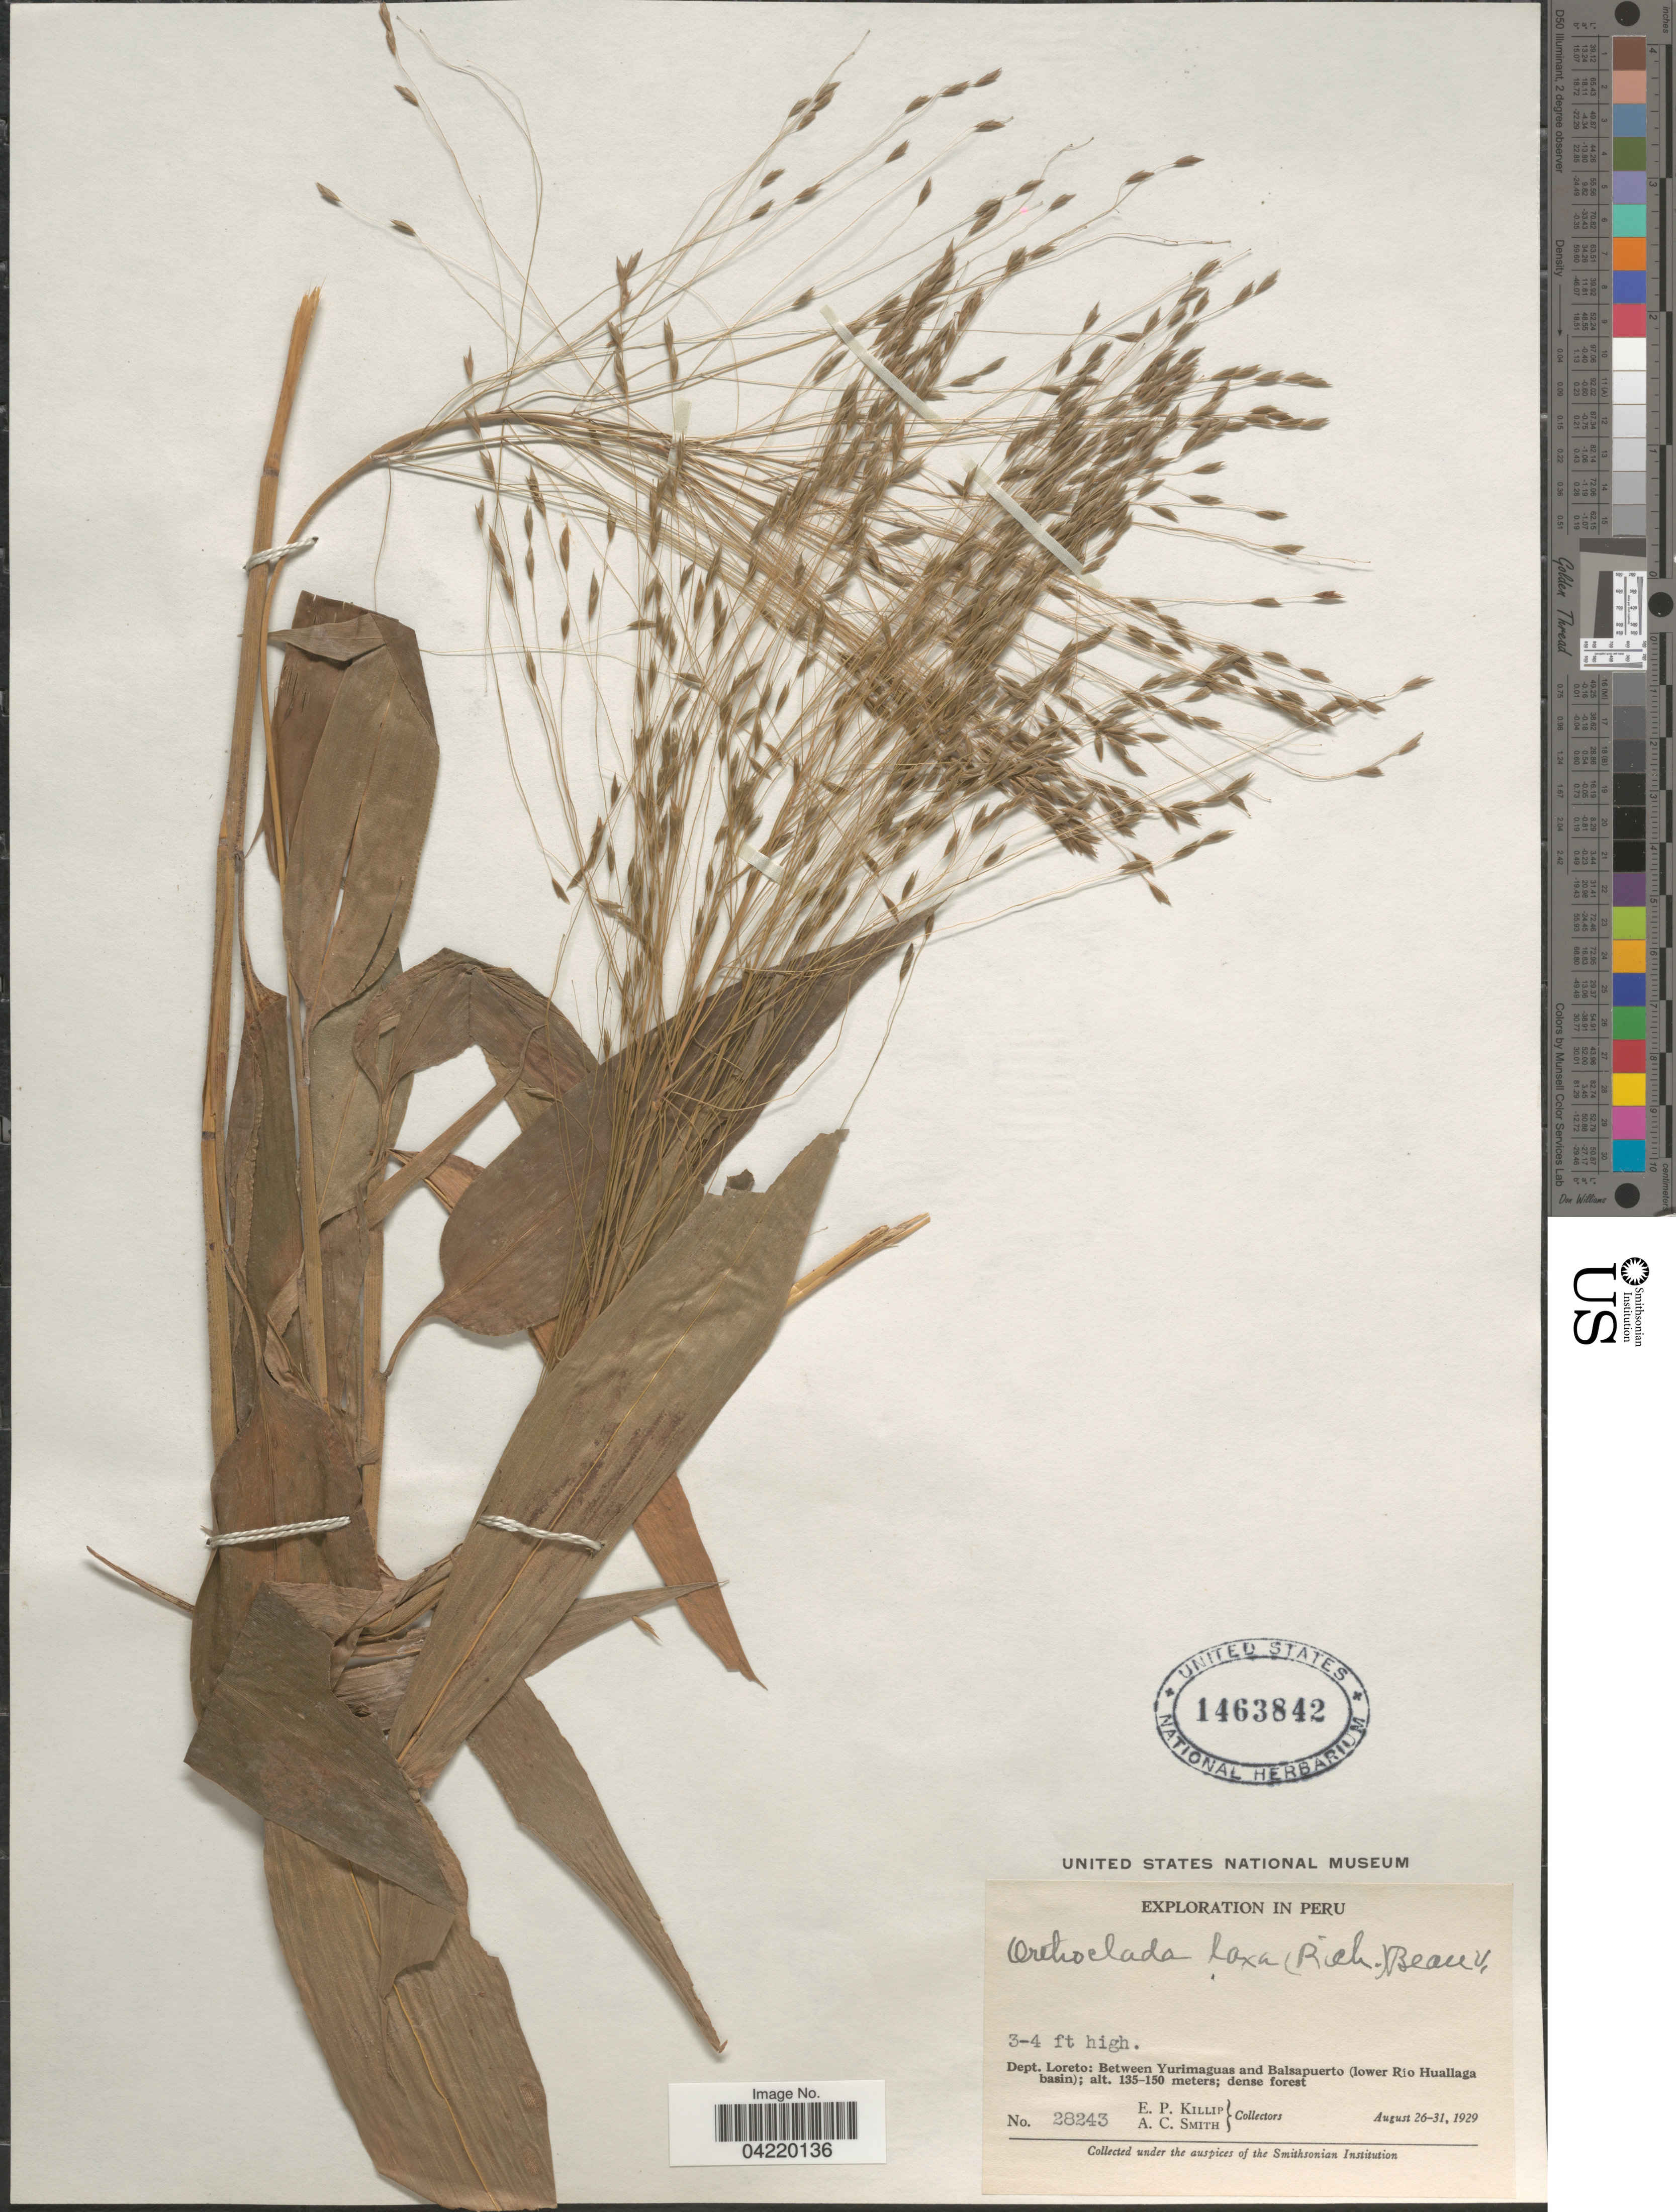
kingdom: Plantae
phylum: Tracheophyta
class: Liliopsida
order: Poales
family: Poaceae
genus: Orthoclada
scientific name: Orthoclada laxa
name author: P. Beauv.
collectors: E. P. Killip & A. C. Smith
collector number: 28243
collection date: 1929-08-26/1929-08-31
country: Peru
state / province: Loreto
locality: Exploration in Peru. Dept. Loreto: Between Yurimaguas and Balsapuerto (lower Río Huallaga basin).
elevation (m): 135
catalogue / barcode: US 1463842